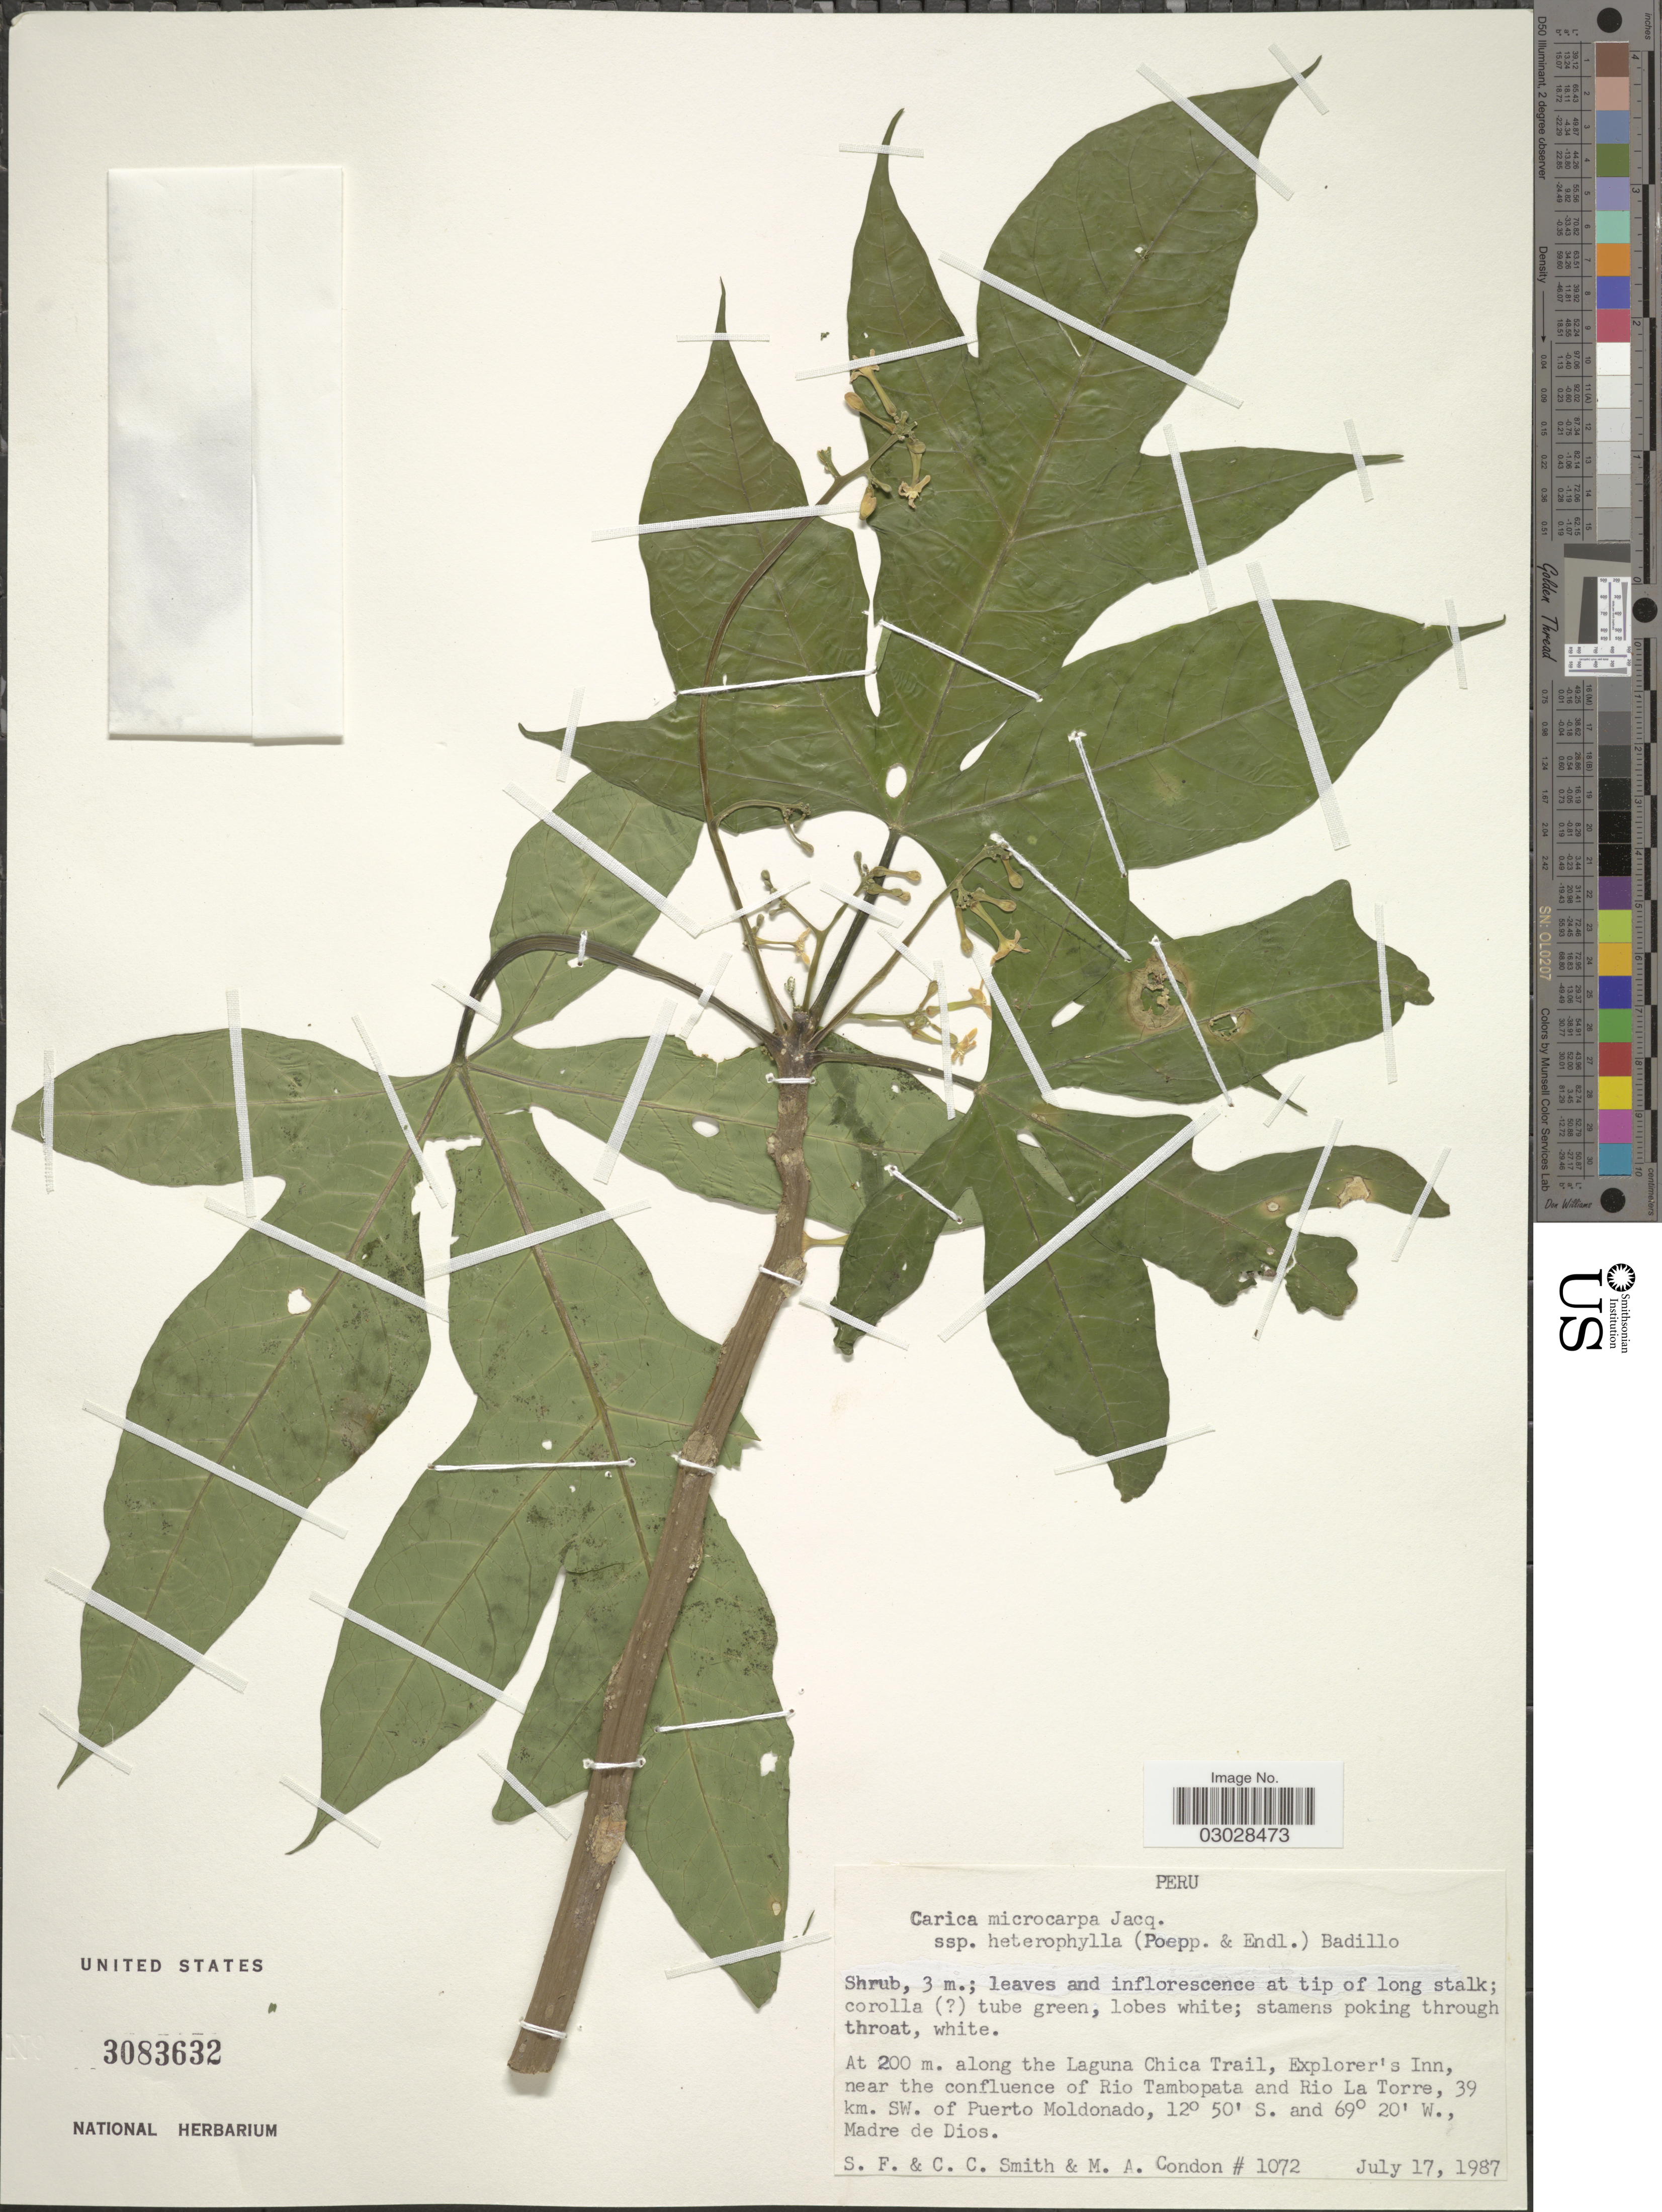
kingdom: Plantae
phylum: Tracheophyta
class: Magnoliopsida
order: Brassicales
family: Caricaceae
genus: Vasconcellea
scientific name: Vasconcellea microcarpa subsp. heterophylla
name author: (Poepp. & Endl.) V.M. Badillo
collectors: S.F. Smith, C. C. Smith & M. Condon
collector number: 1072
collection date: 1987-07-17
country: Peru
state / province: Madre de Dios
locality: Along the Laguna Chica Trail, Explorer's Inn, near the confluence of Rio Tambopata and Rio La Torre, 39 km. SW. of Puerto Moldonado.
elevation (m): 200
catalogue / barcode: US 3083632